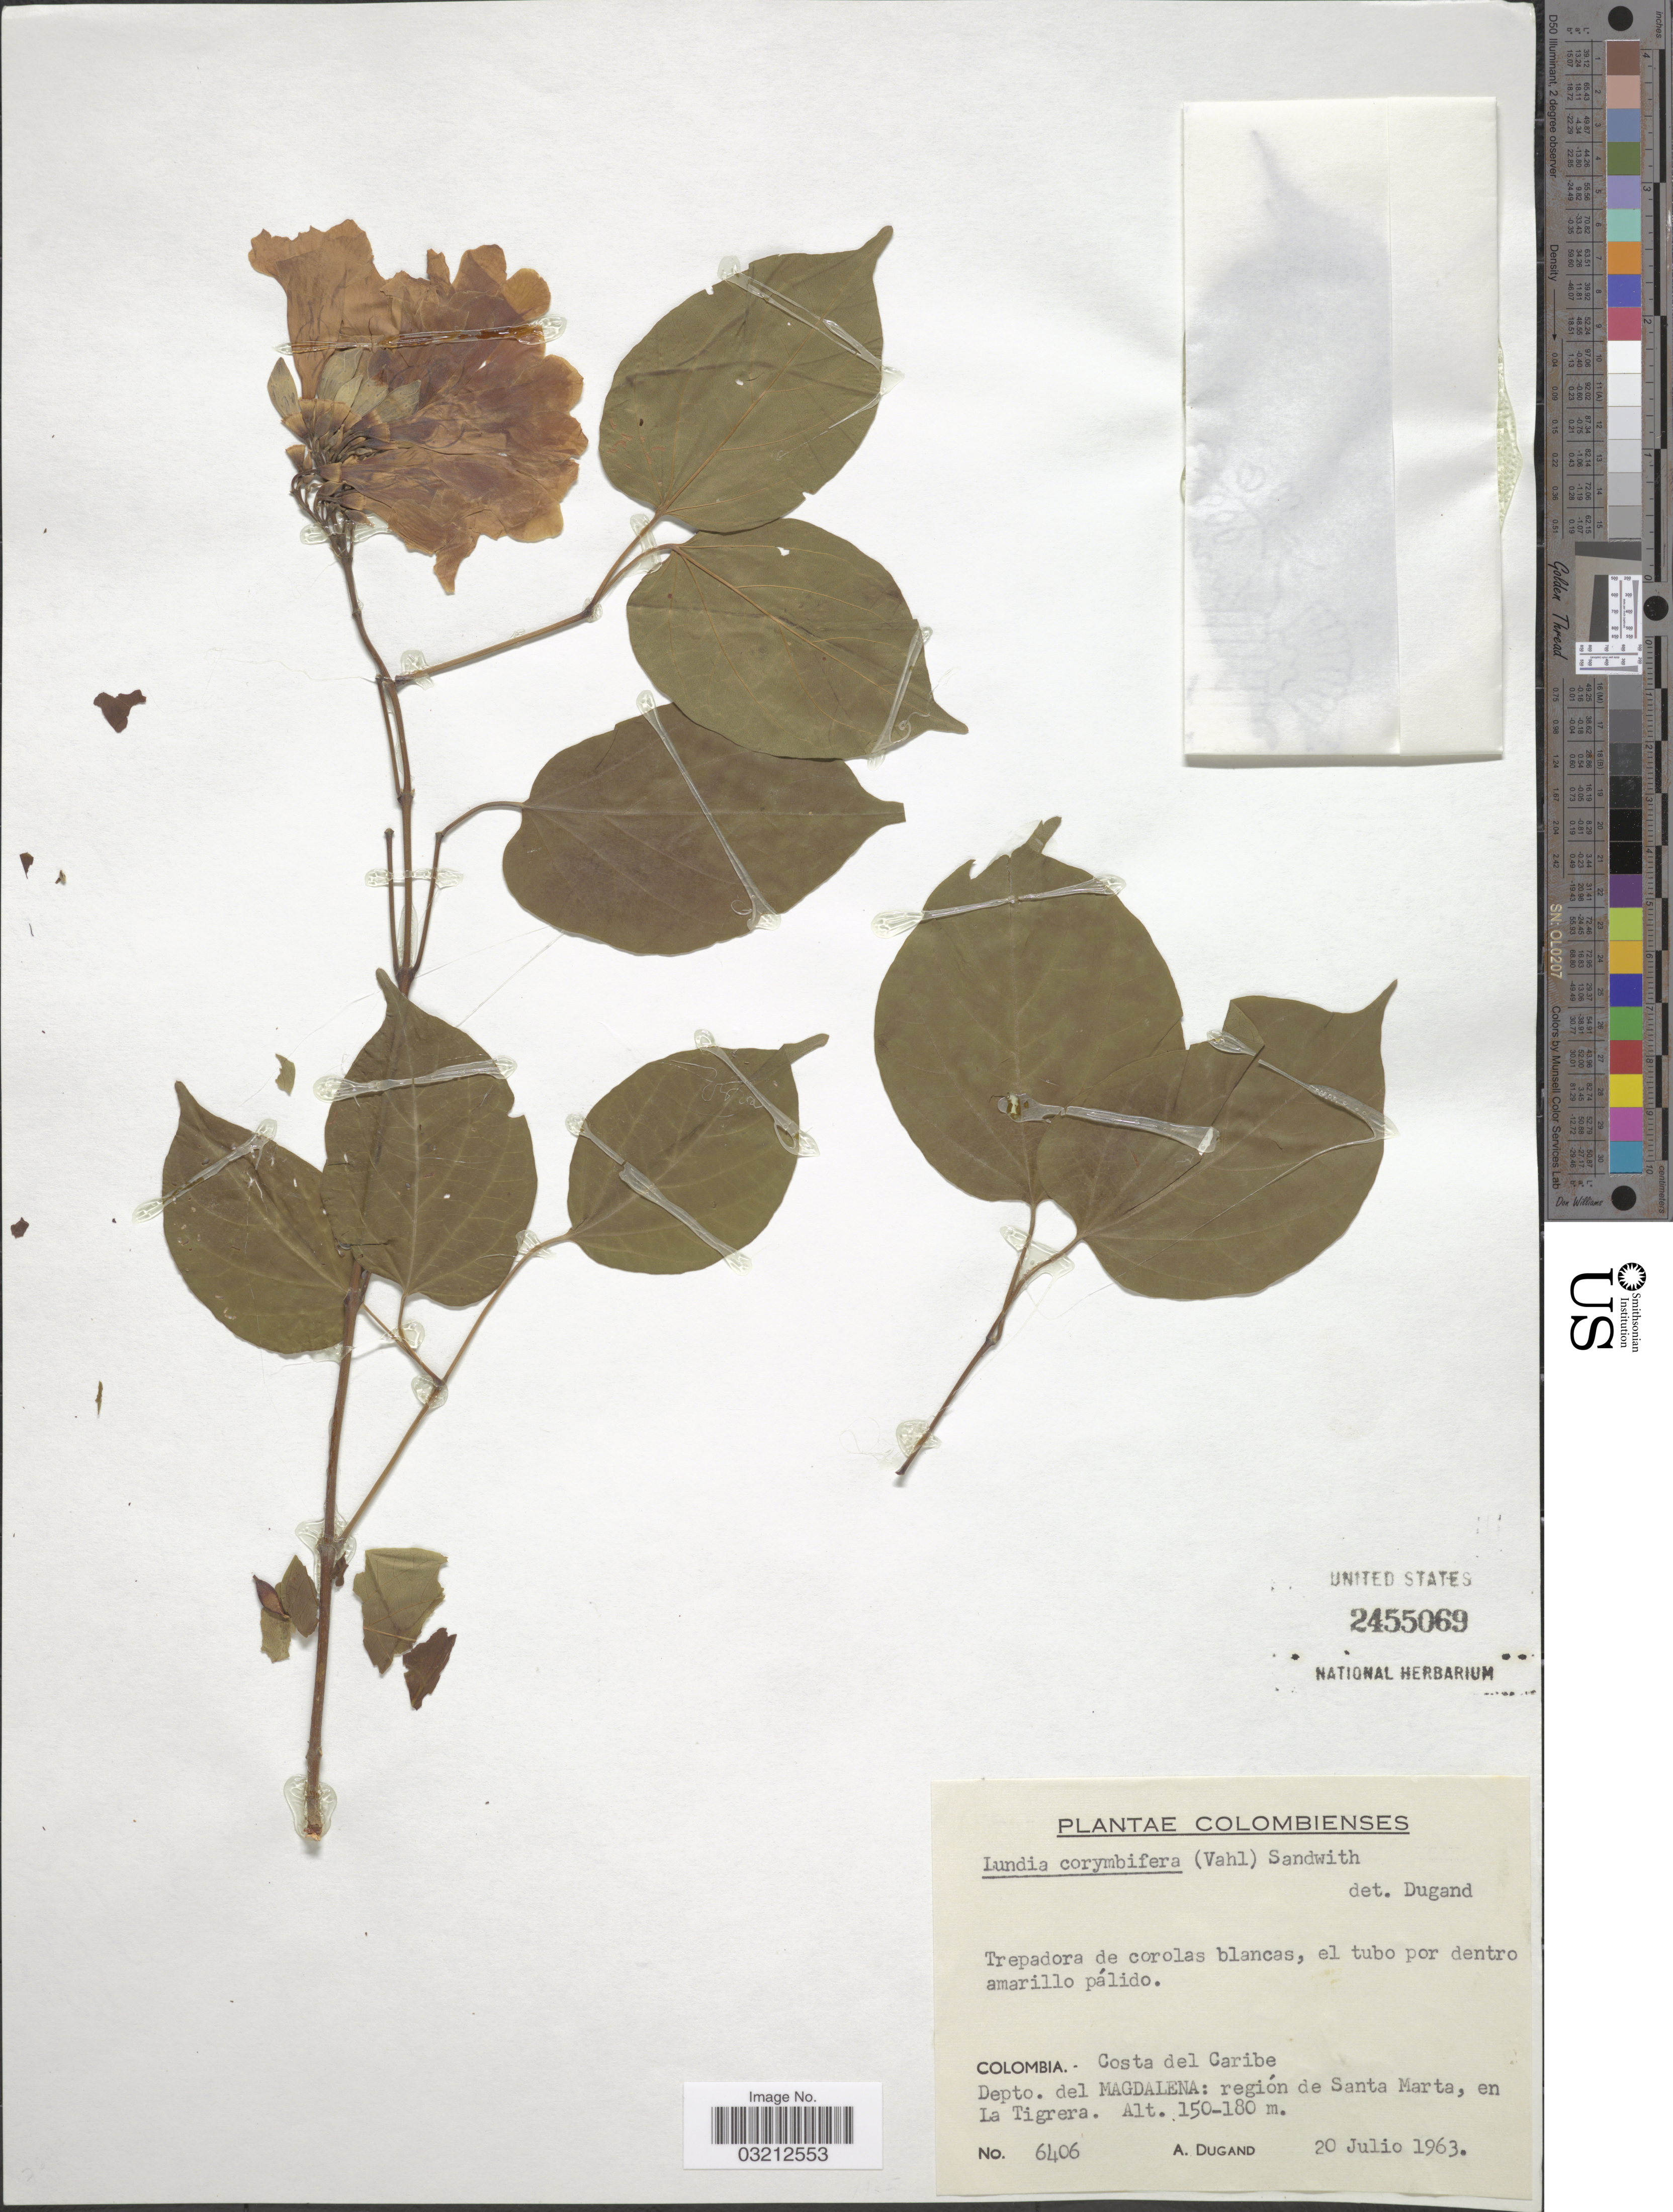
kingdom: Plantae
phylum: Tracheophyta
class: Magnoliopsida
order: Lamiales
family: Bignoniaceae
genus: Lundia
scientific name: Lundia corymbifera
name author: (Vahl) Sandwith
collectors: A. Dugand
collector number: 6406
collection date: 1963-07-20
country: Colombia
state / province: Magdalena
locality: Costa del Caribe. Depto. del Magdalena: región de Santa Marta, en La Tigrera.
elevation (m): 150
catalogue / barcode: US 2455069